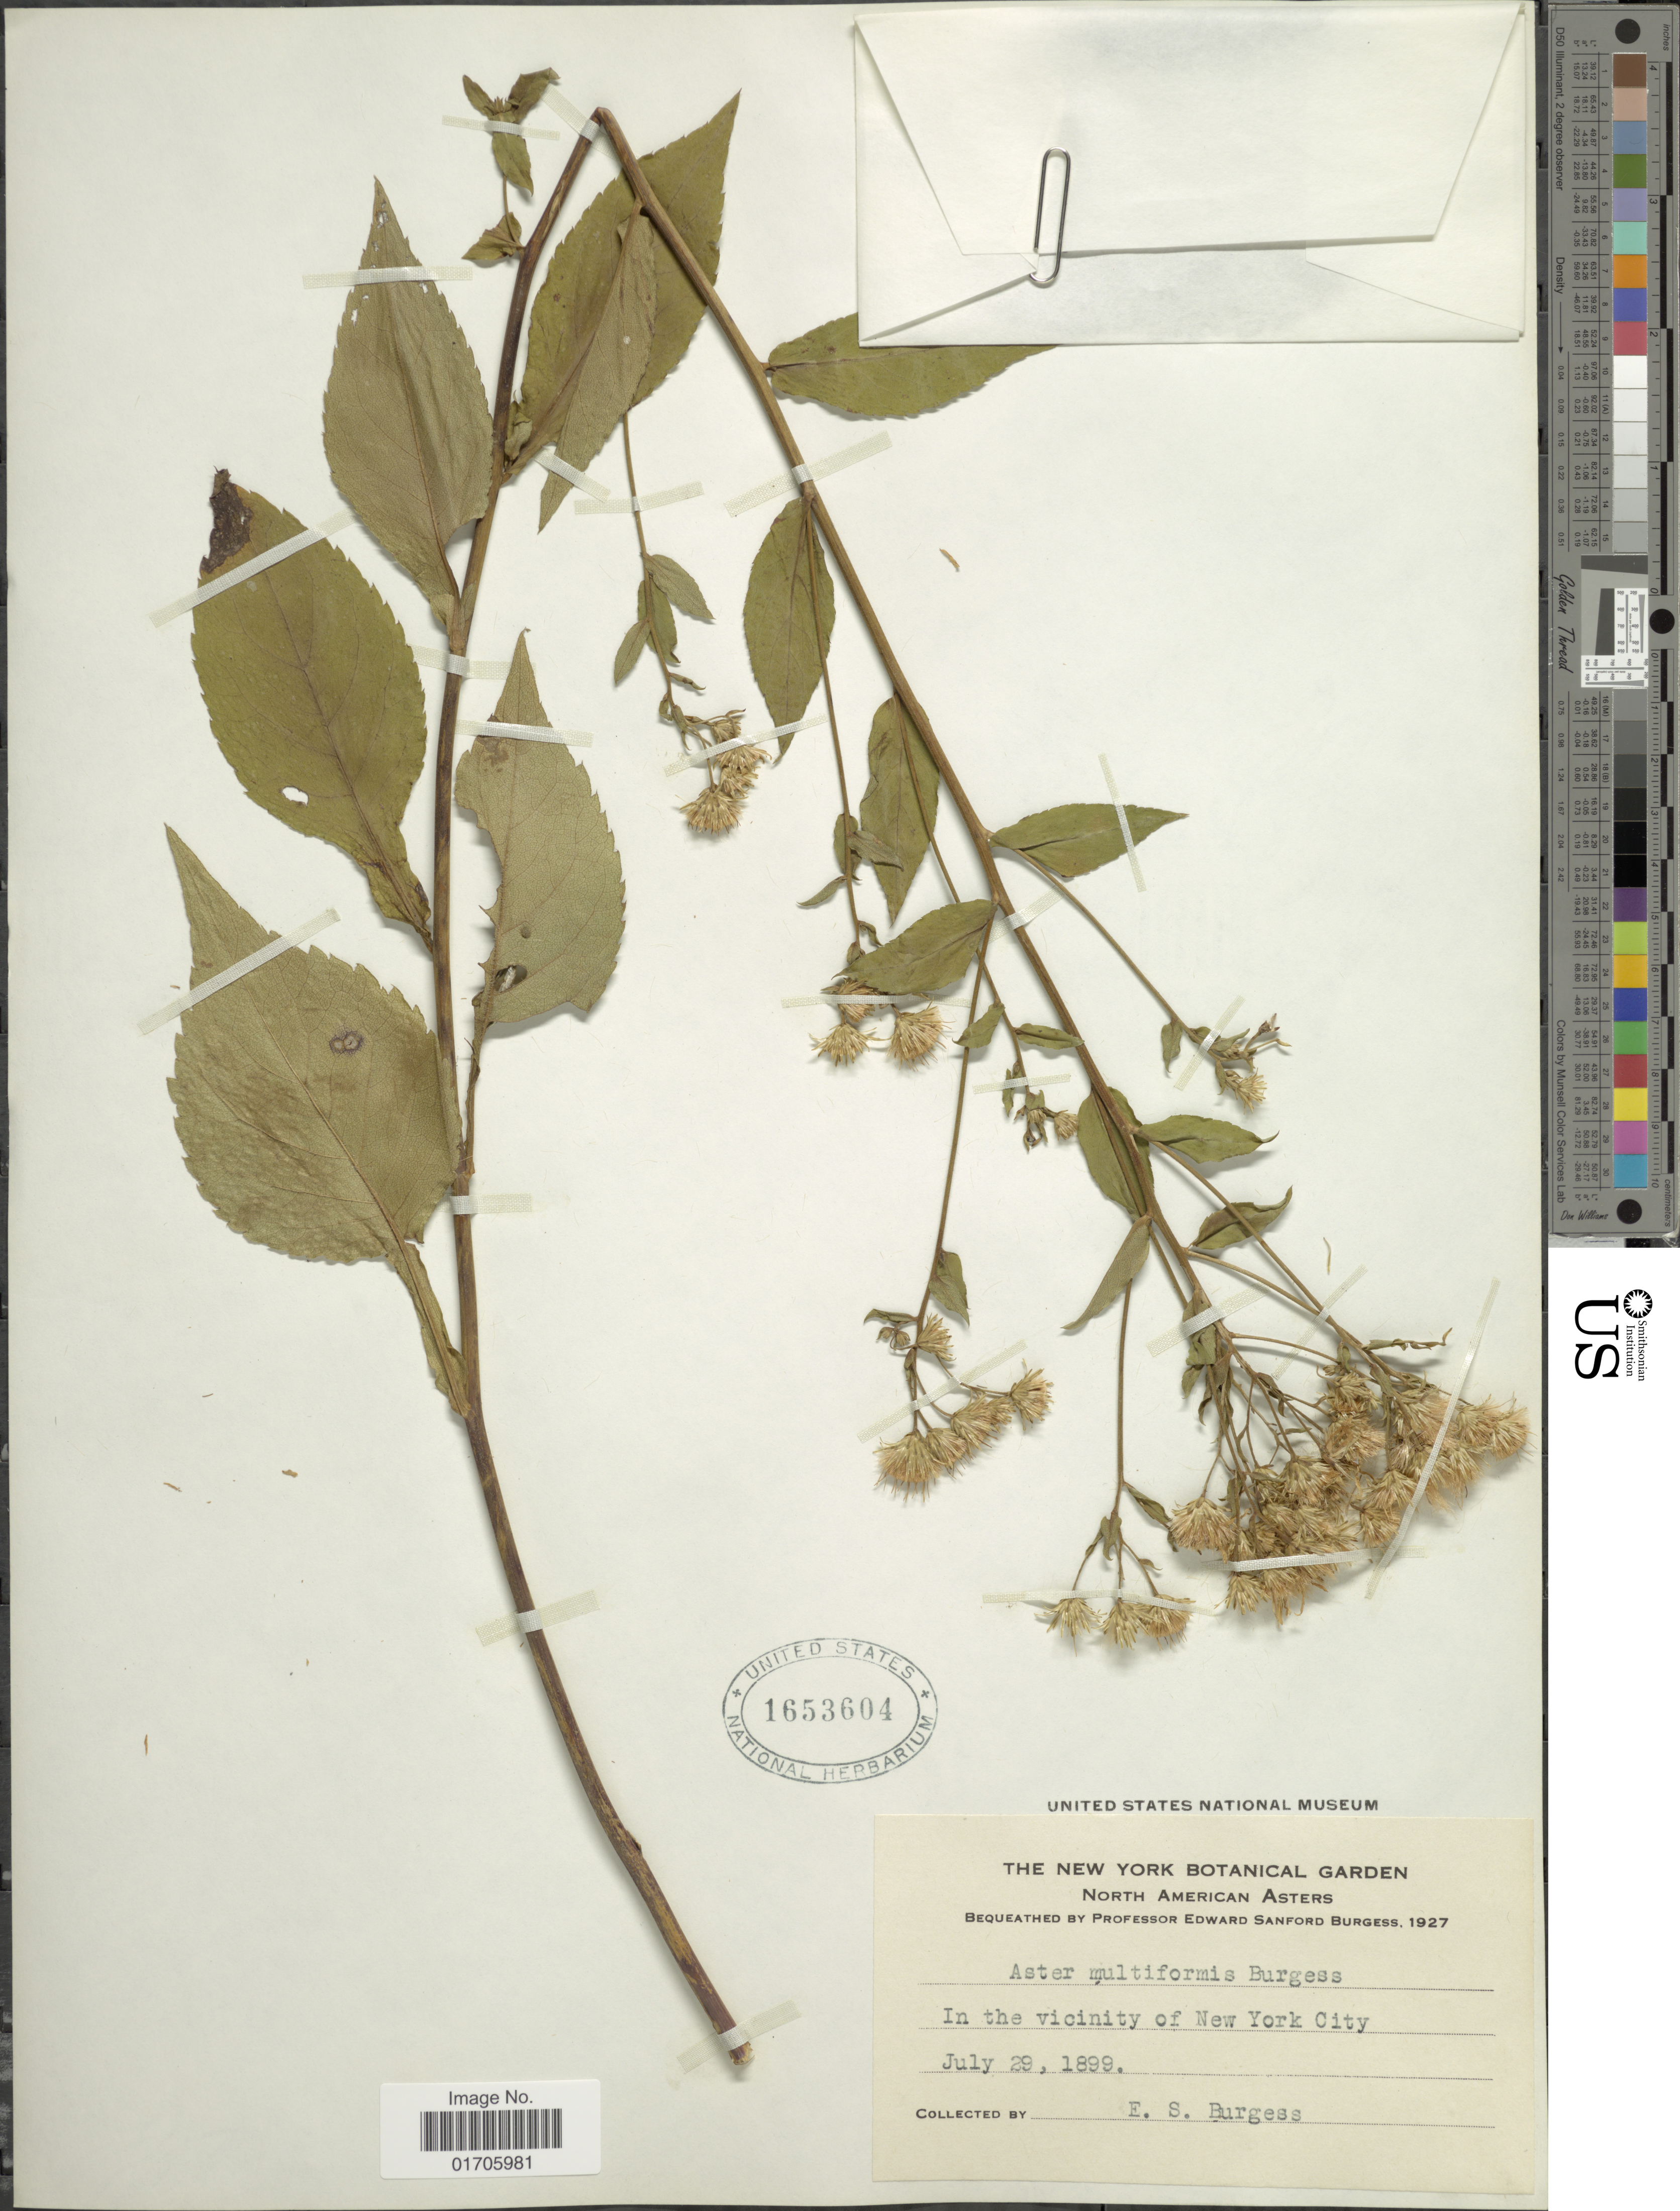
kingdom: Plantae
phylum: Tracheophyta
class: Magnoliopsida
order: Asterales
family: Asteraceae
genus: Eurybia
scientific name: Eurybia sp.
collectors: E. Burgess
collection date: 1899-07-29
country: United States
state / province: New York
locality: In the vicinity of New York City.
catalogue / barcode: US 1653604